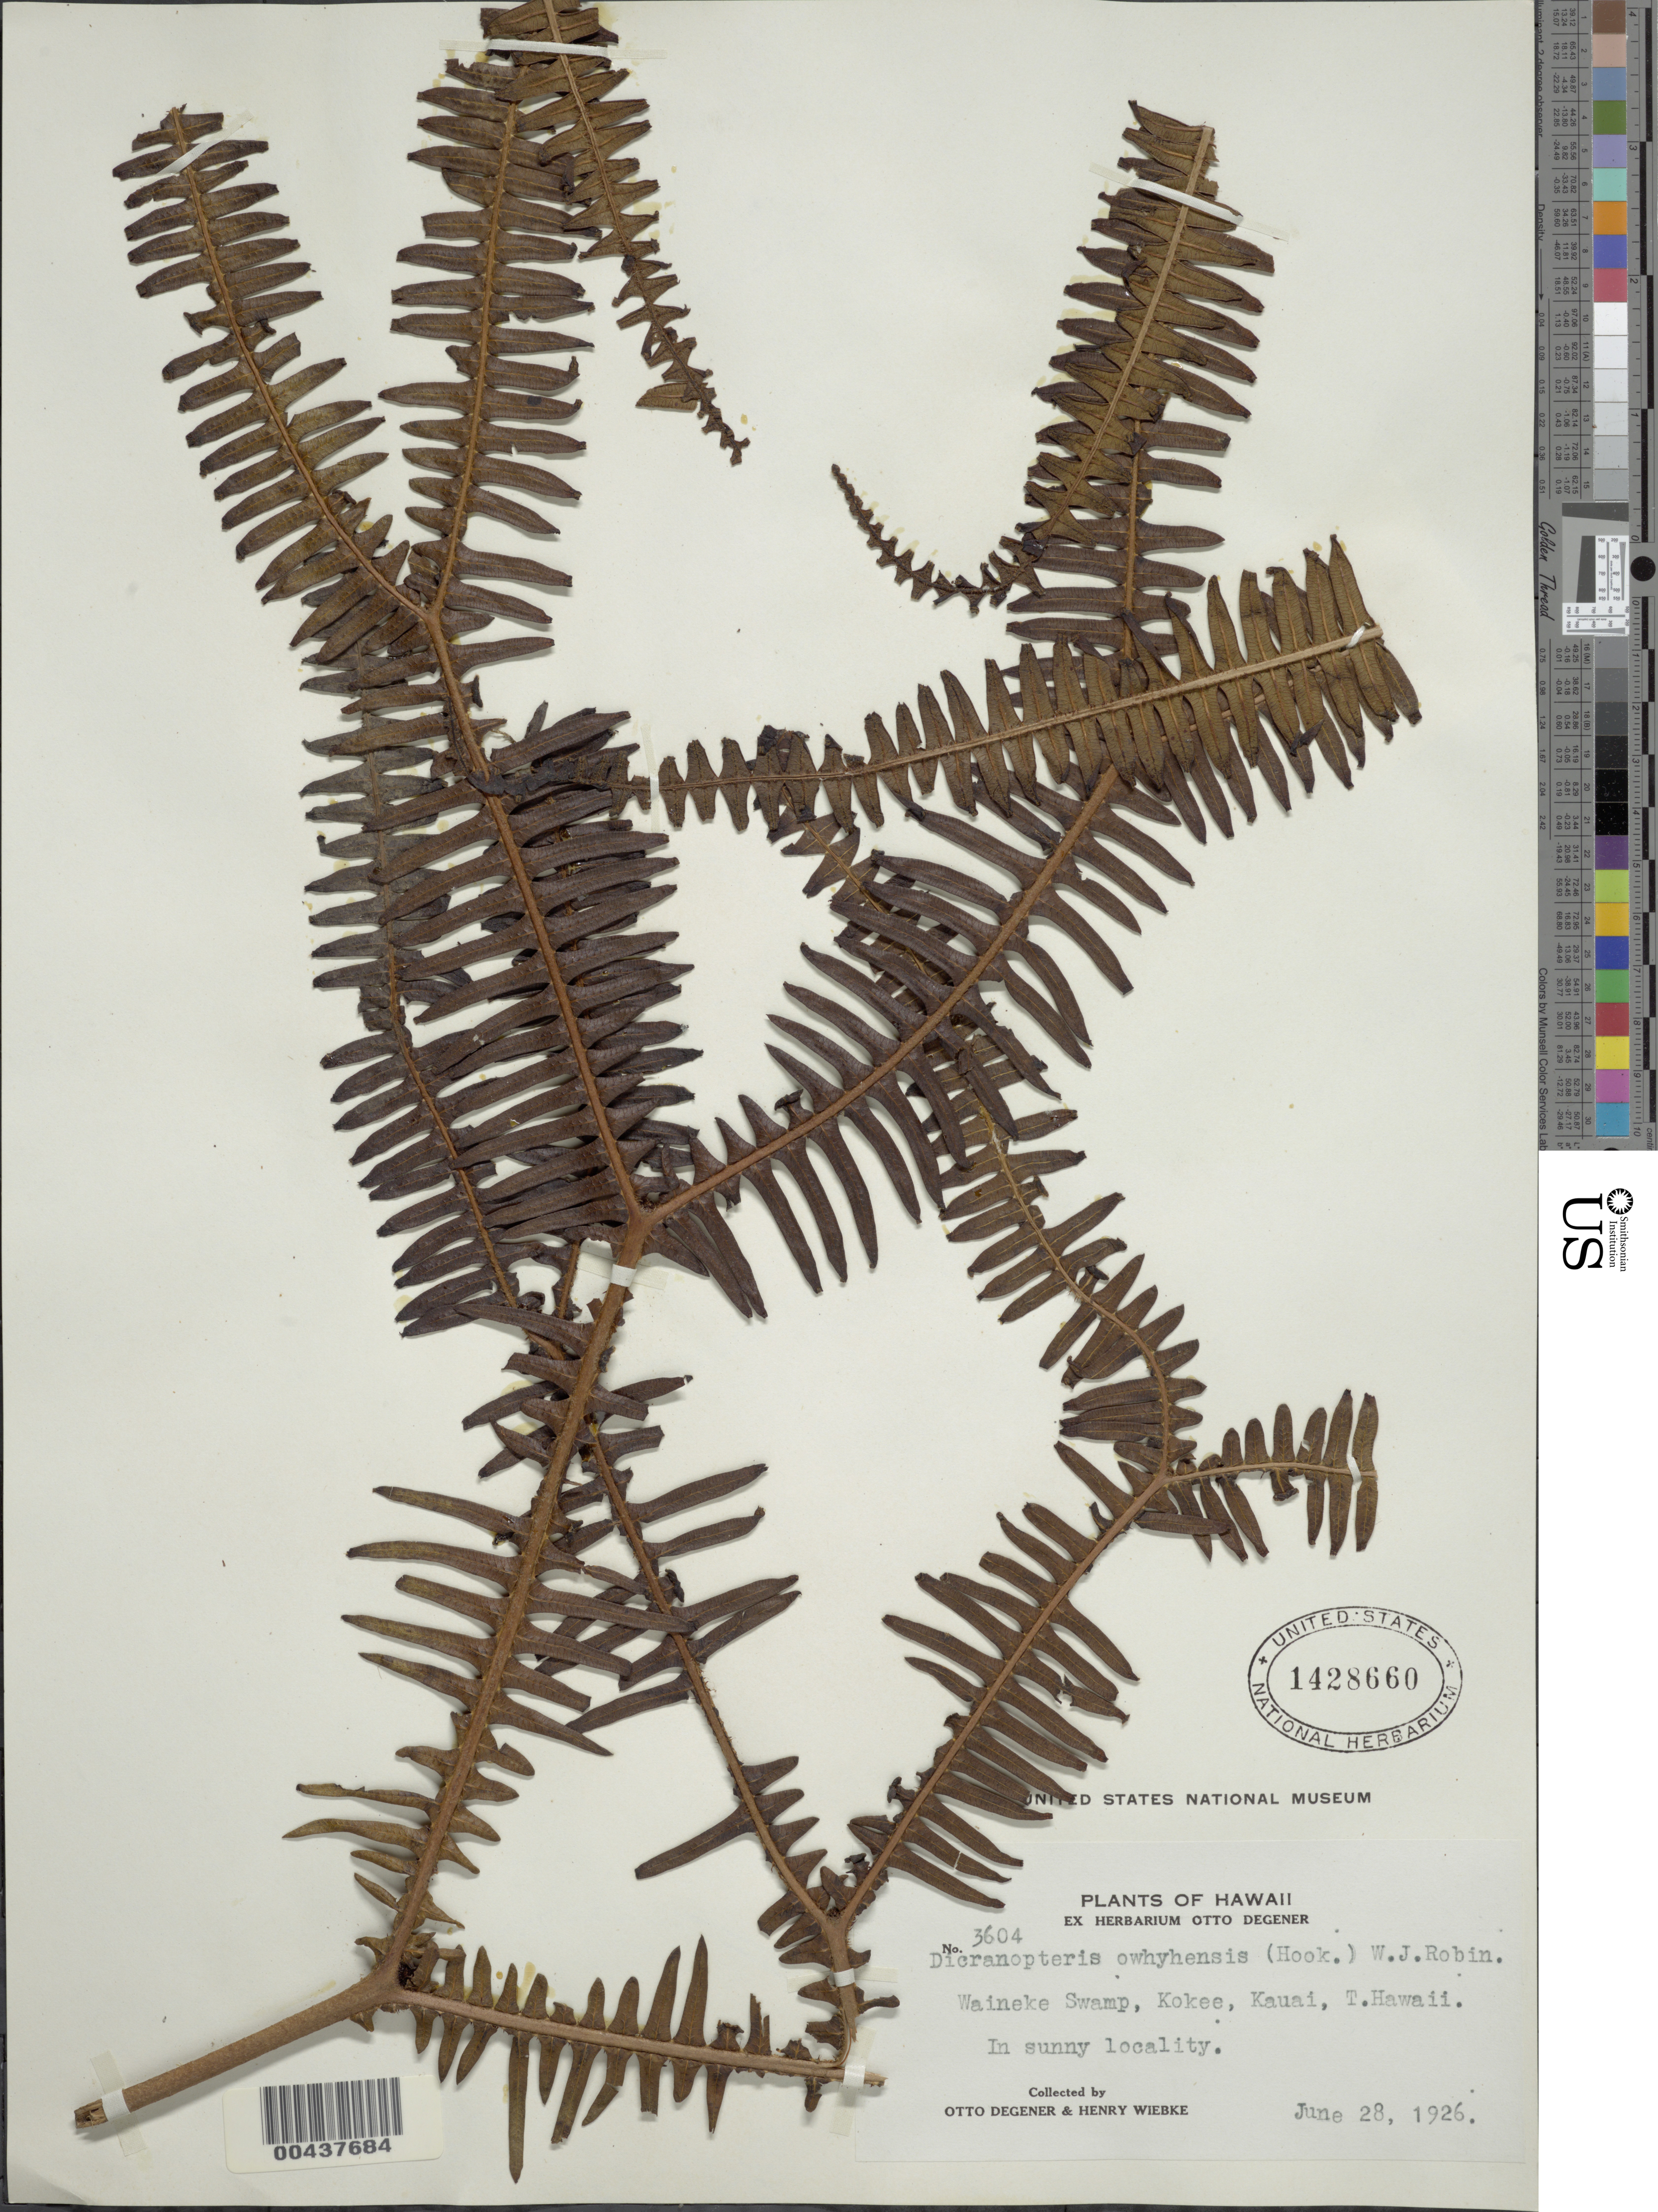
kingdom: Plantae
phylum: Tracheophyta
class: Polypodiopsida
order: Gleicheniales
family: Gleicheniaceae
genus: Sticherus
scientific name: Sticherus owhyhensis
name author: (Hook.) Ching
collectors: O. Degener & H. Wiebke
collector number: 3604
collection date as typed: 28 Jun 1926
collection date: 1926-06-28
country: United States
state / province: Hawaii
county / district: Kauai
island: Kaua'i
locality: Waineke Swamp, Kokee, Kauai, T.Hawaii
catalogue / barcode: US 1428660